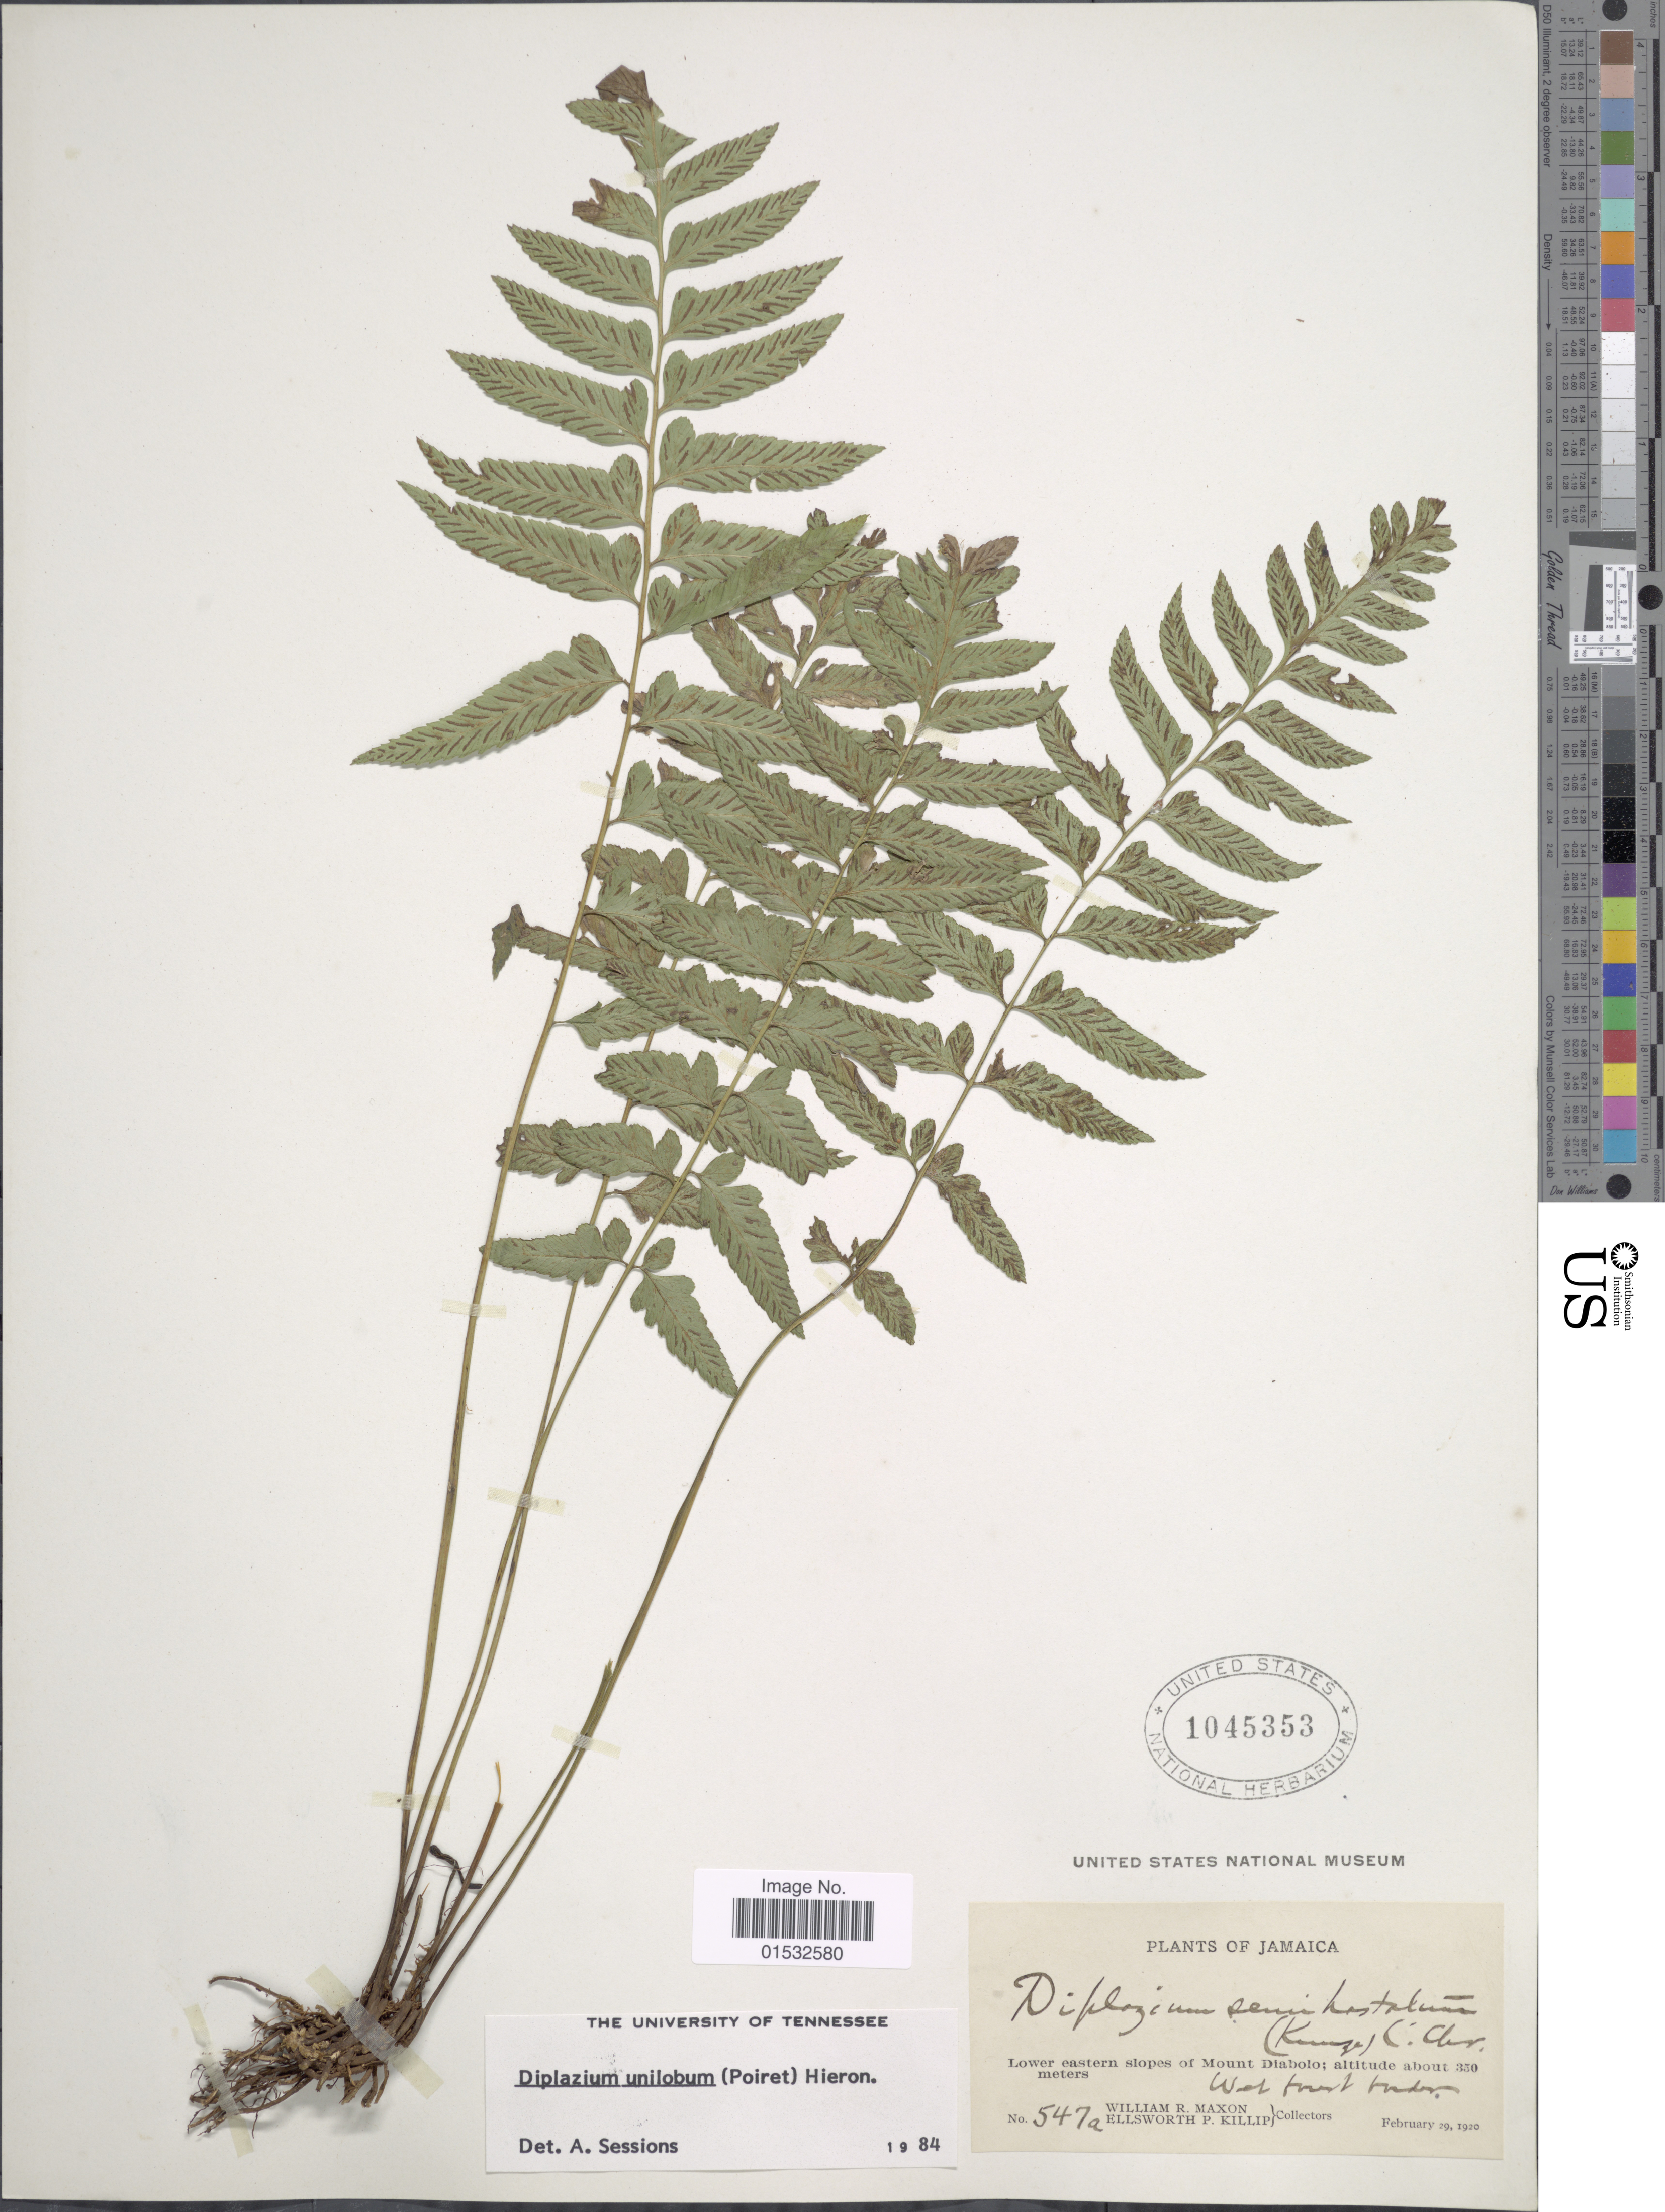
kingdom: Plantae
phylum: Tracheophyta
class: Polypodiopsida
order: Polypodiales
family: Athyriaceae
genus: Diplazium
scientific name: Diplazium unilobum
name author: (Poir.) Hieron.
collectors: W. R. Maxon & E. P. Killip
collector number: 547a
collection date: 1920-02-29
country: Jamaica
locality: Lower eastern slopes of Mount Diabolo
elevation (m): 350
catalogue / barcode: US 1045353